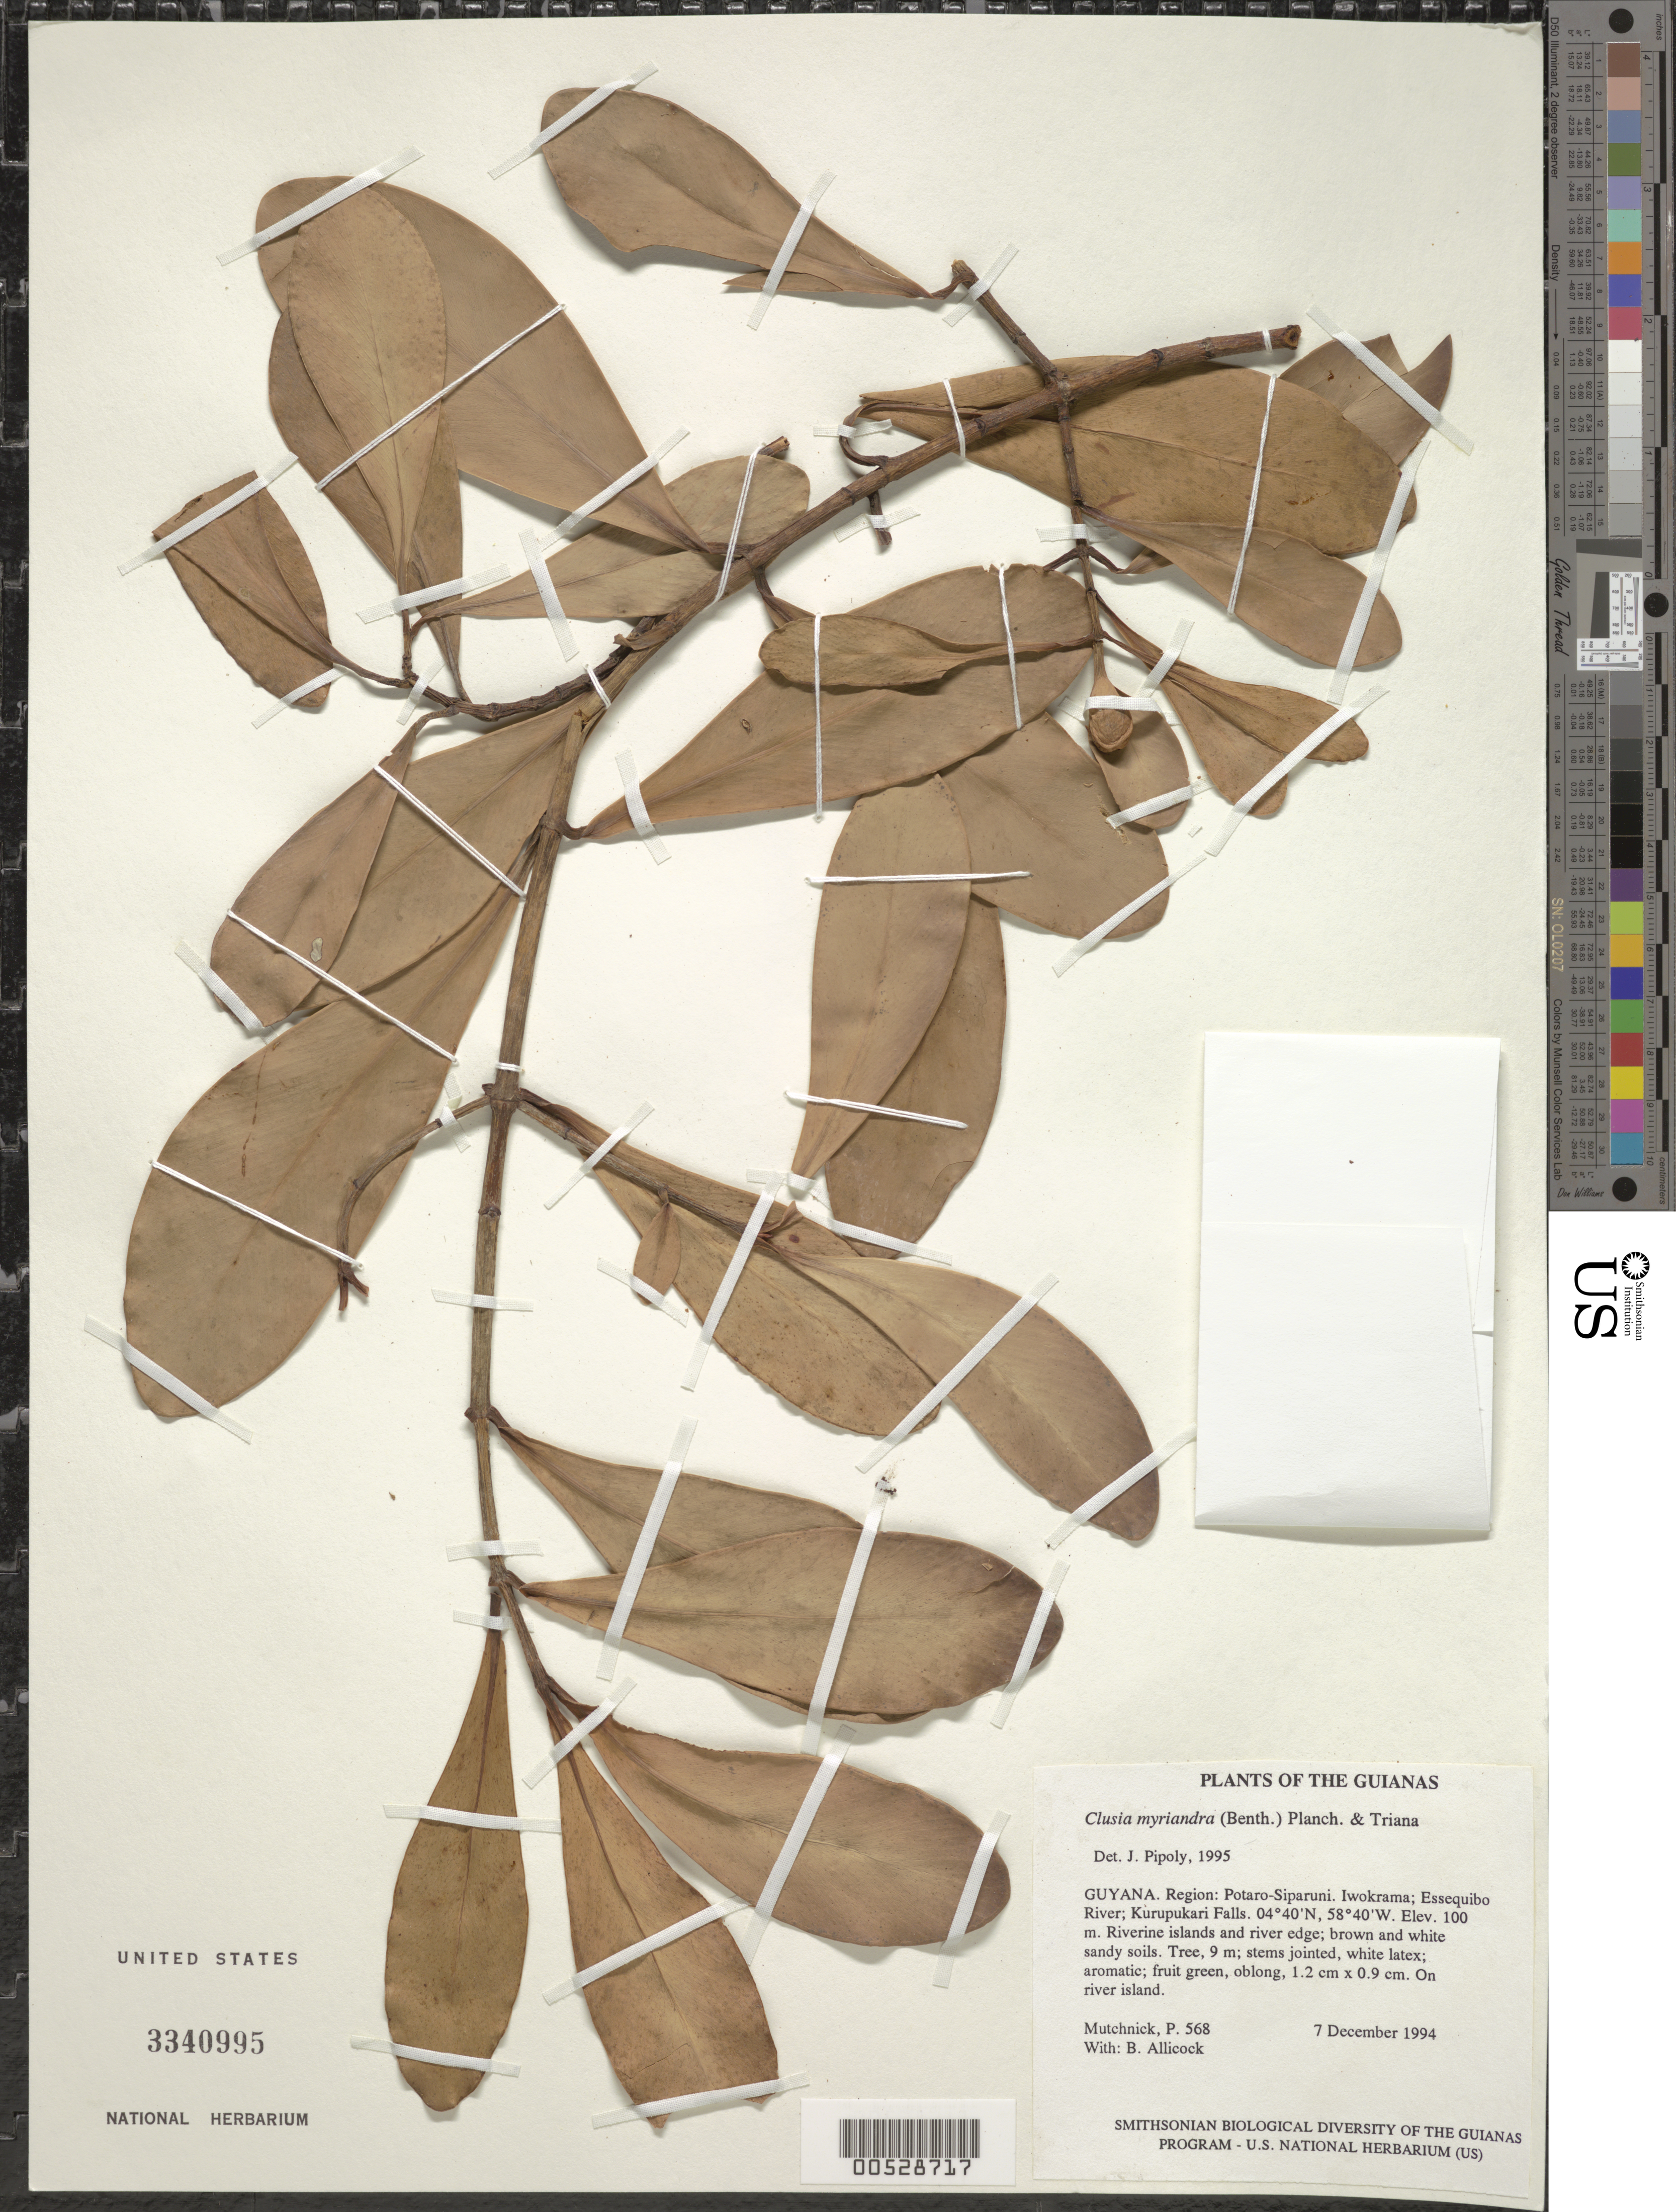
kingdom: Plantae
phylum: Tracheophyta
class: Magnoliopsida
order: Malpighiales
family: Clusiaceae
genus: Clusia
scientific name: Clusia myriandra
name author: (Benth.) Planch. & Triana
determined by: Pipoly, J. J., III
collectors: P. Mutchnick & B. Allicock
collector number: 568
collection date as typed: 7 December 1994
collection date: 1994-12-07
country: Guyana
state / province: Potaro-Siparuni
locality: Iwokrama; Essequibo River; Kurupukari Falls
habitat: Riverine islands and river edge; brown and white sandy soils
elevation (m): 100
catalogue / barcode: US 3340995